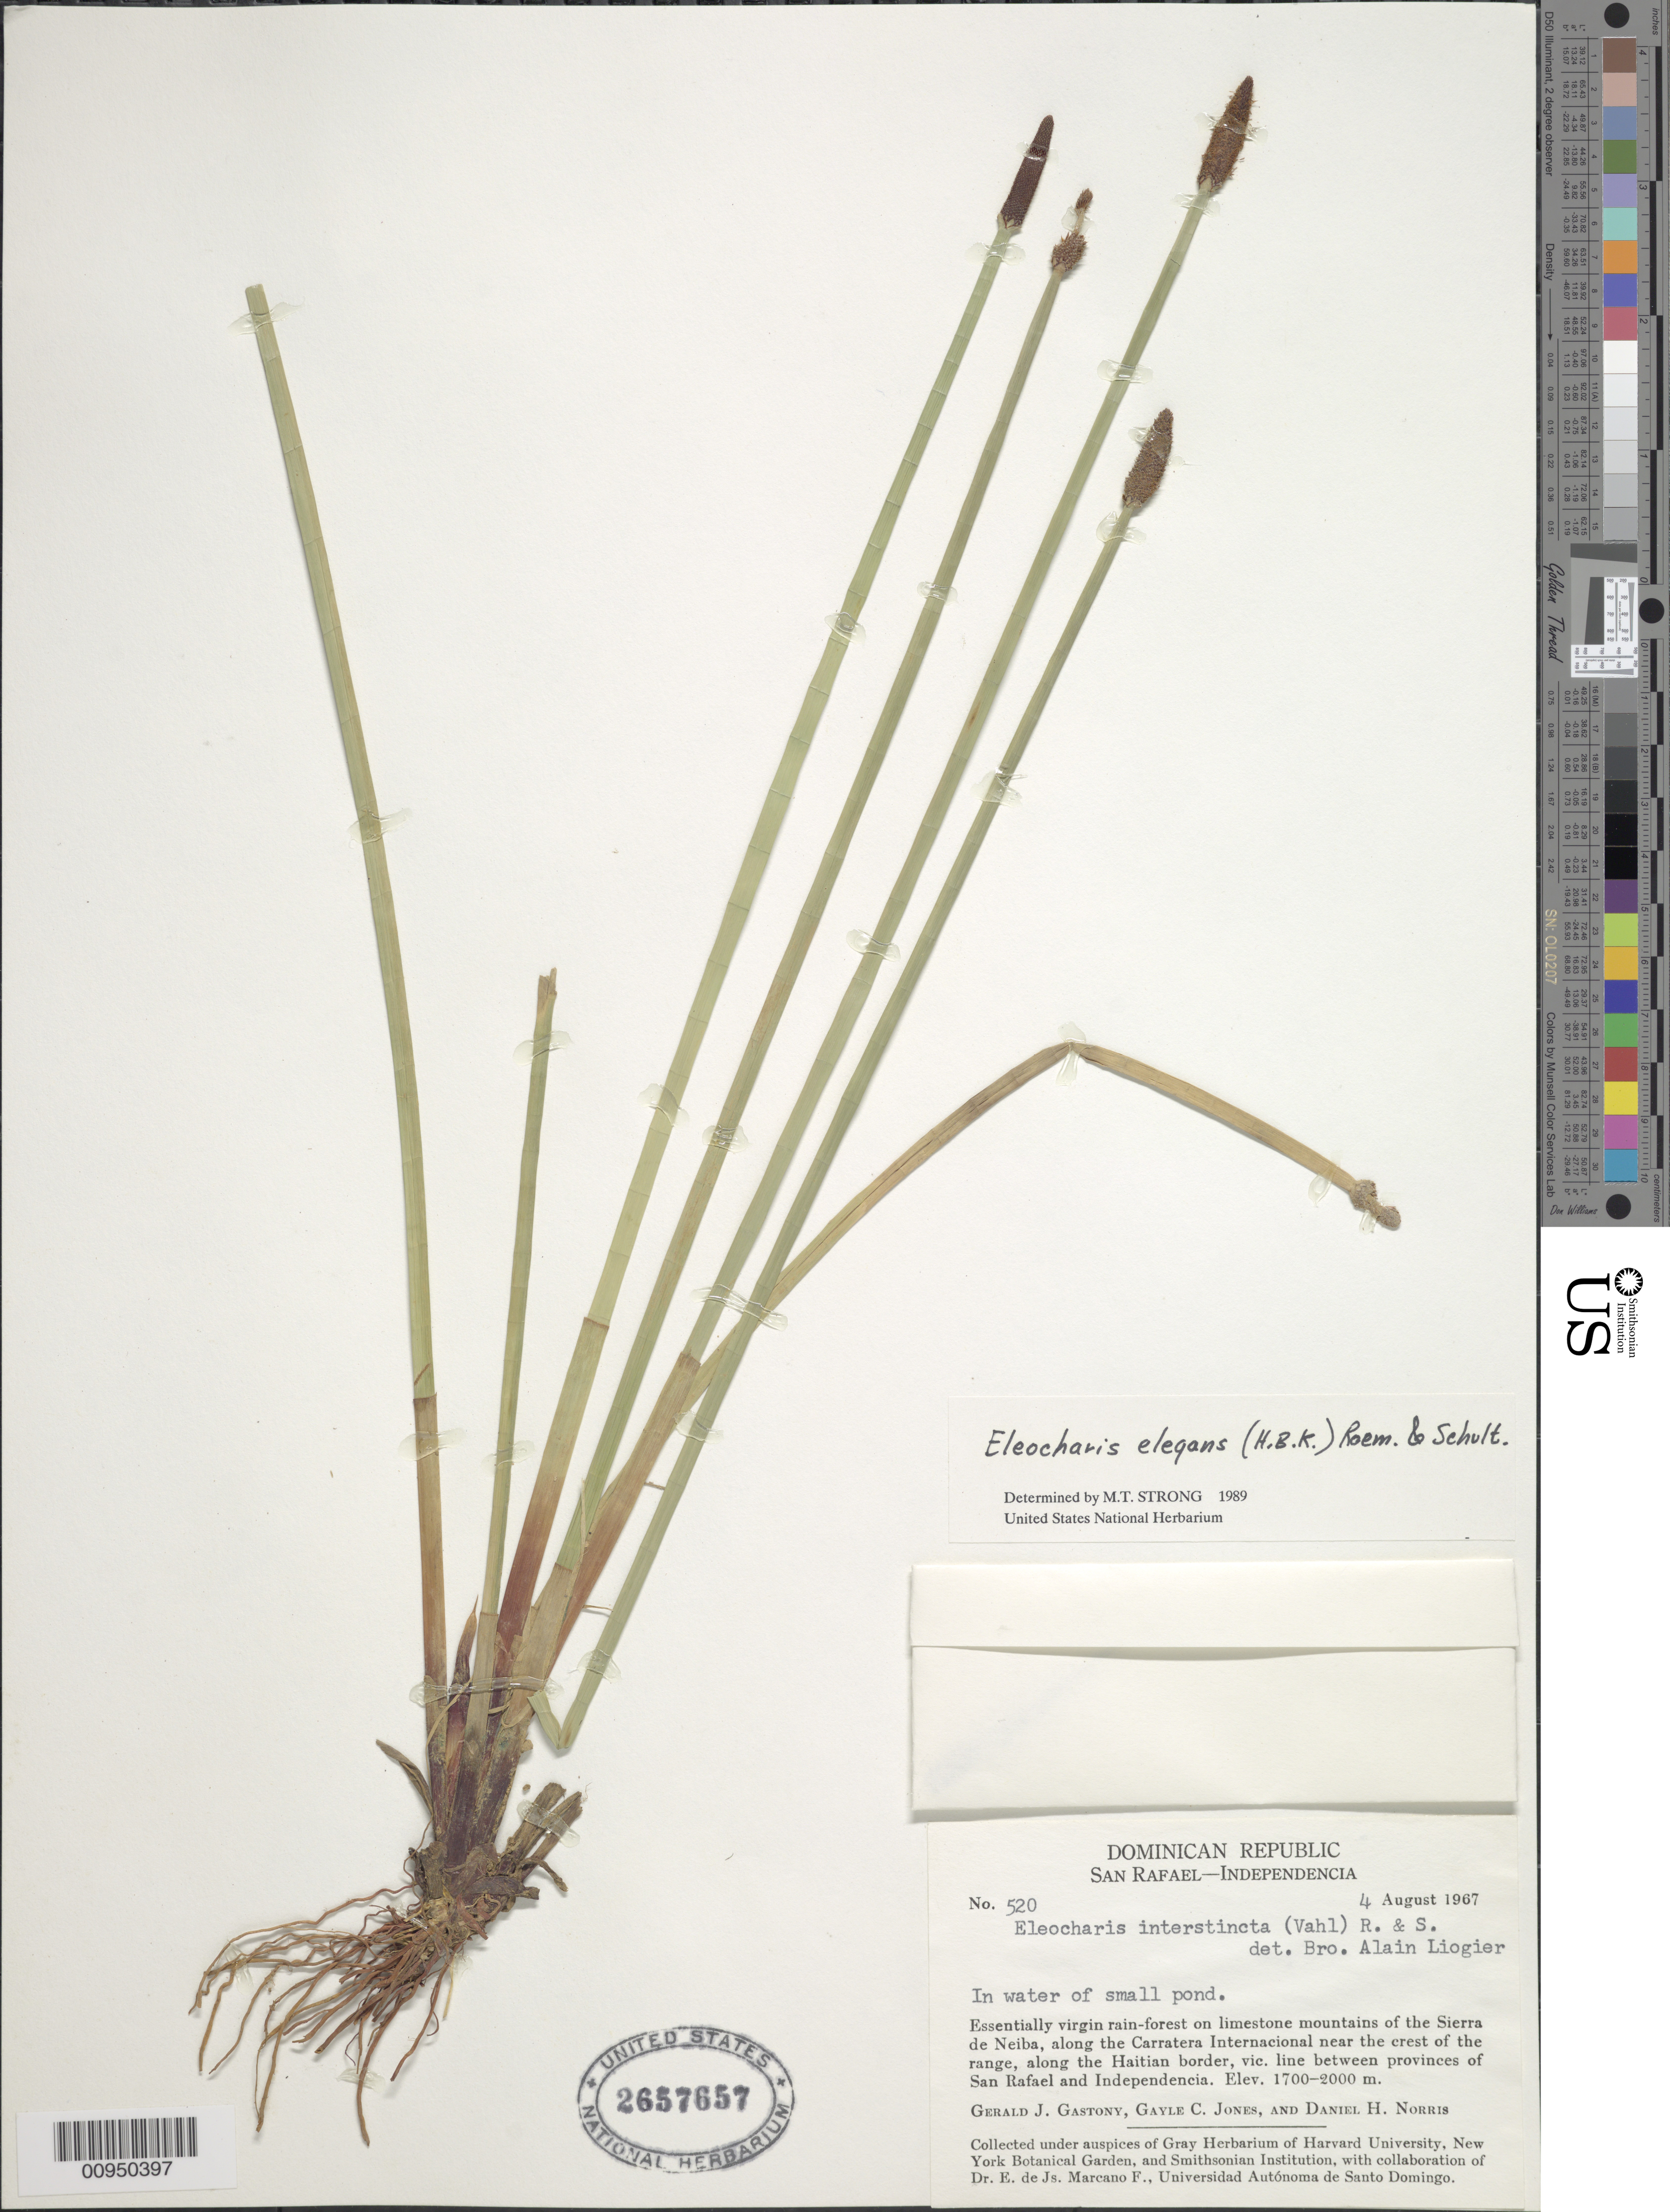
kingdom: Plantae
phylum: Tracheophyta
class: Liliopsida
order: Poales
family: Cyperaceae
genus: Eleocharis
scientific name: Eleocharis elegans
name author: (Kunth) Roem. & Schult.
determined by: Strong, M. T., (US), Smithsonian Institution - National Museum of Natural History (UNITED STATES)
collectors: G. Gastony, G. C. Jones & D. H. Norris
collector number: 520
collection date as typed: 04 Aug 1967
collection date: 1967-08-04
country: Dominican Republic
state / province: San Rafael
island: Hispaniola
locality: Sierra de Neiba, along the Carretera Internacional near the crest of the range, along the Haitian border, vic. line between provinces of San Rafael and Independencia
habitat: In water of small pond in essentially virgin rain-forest on limestone mountains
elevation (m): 1700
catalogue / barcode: US 2657657